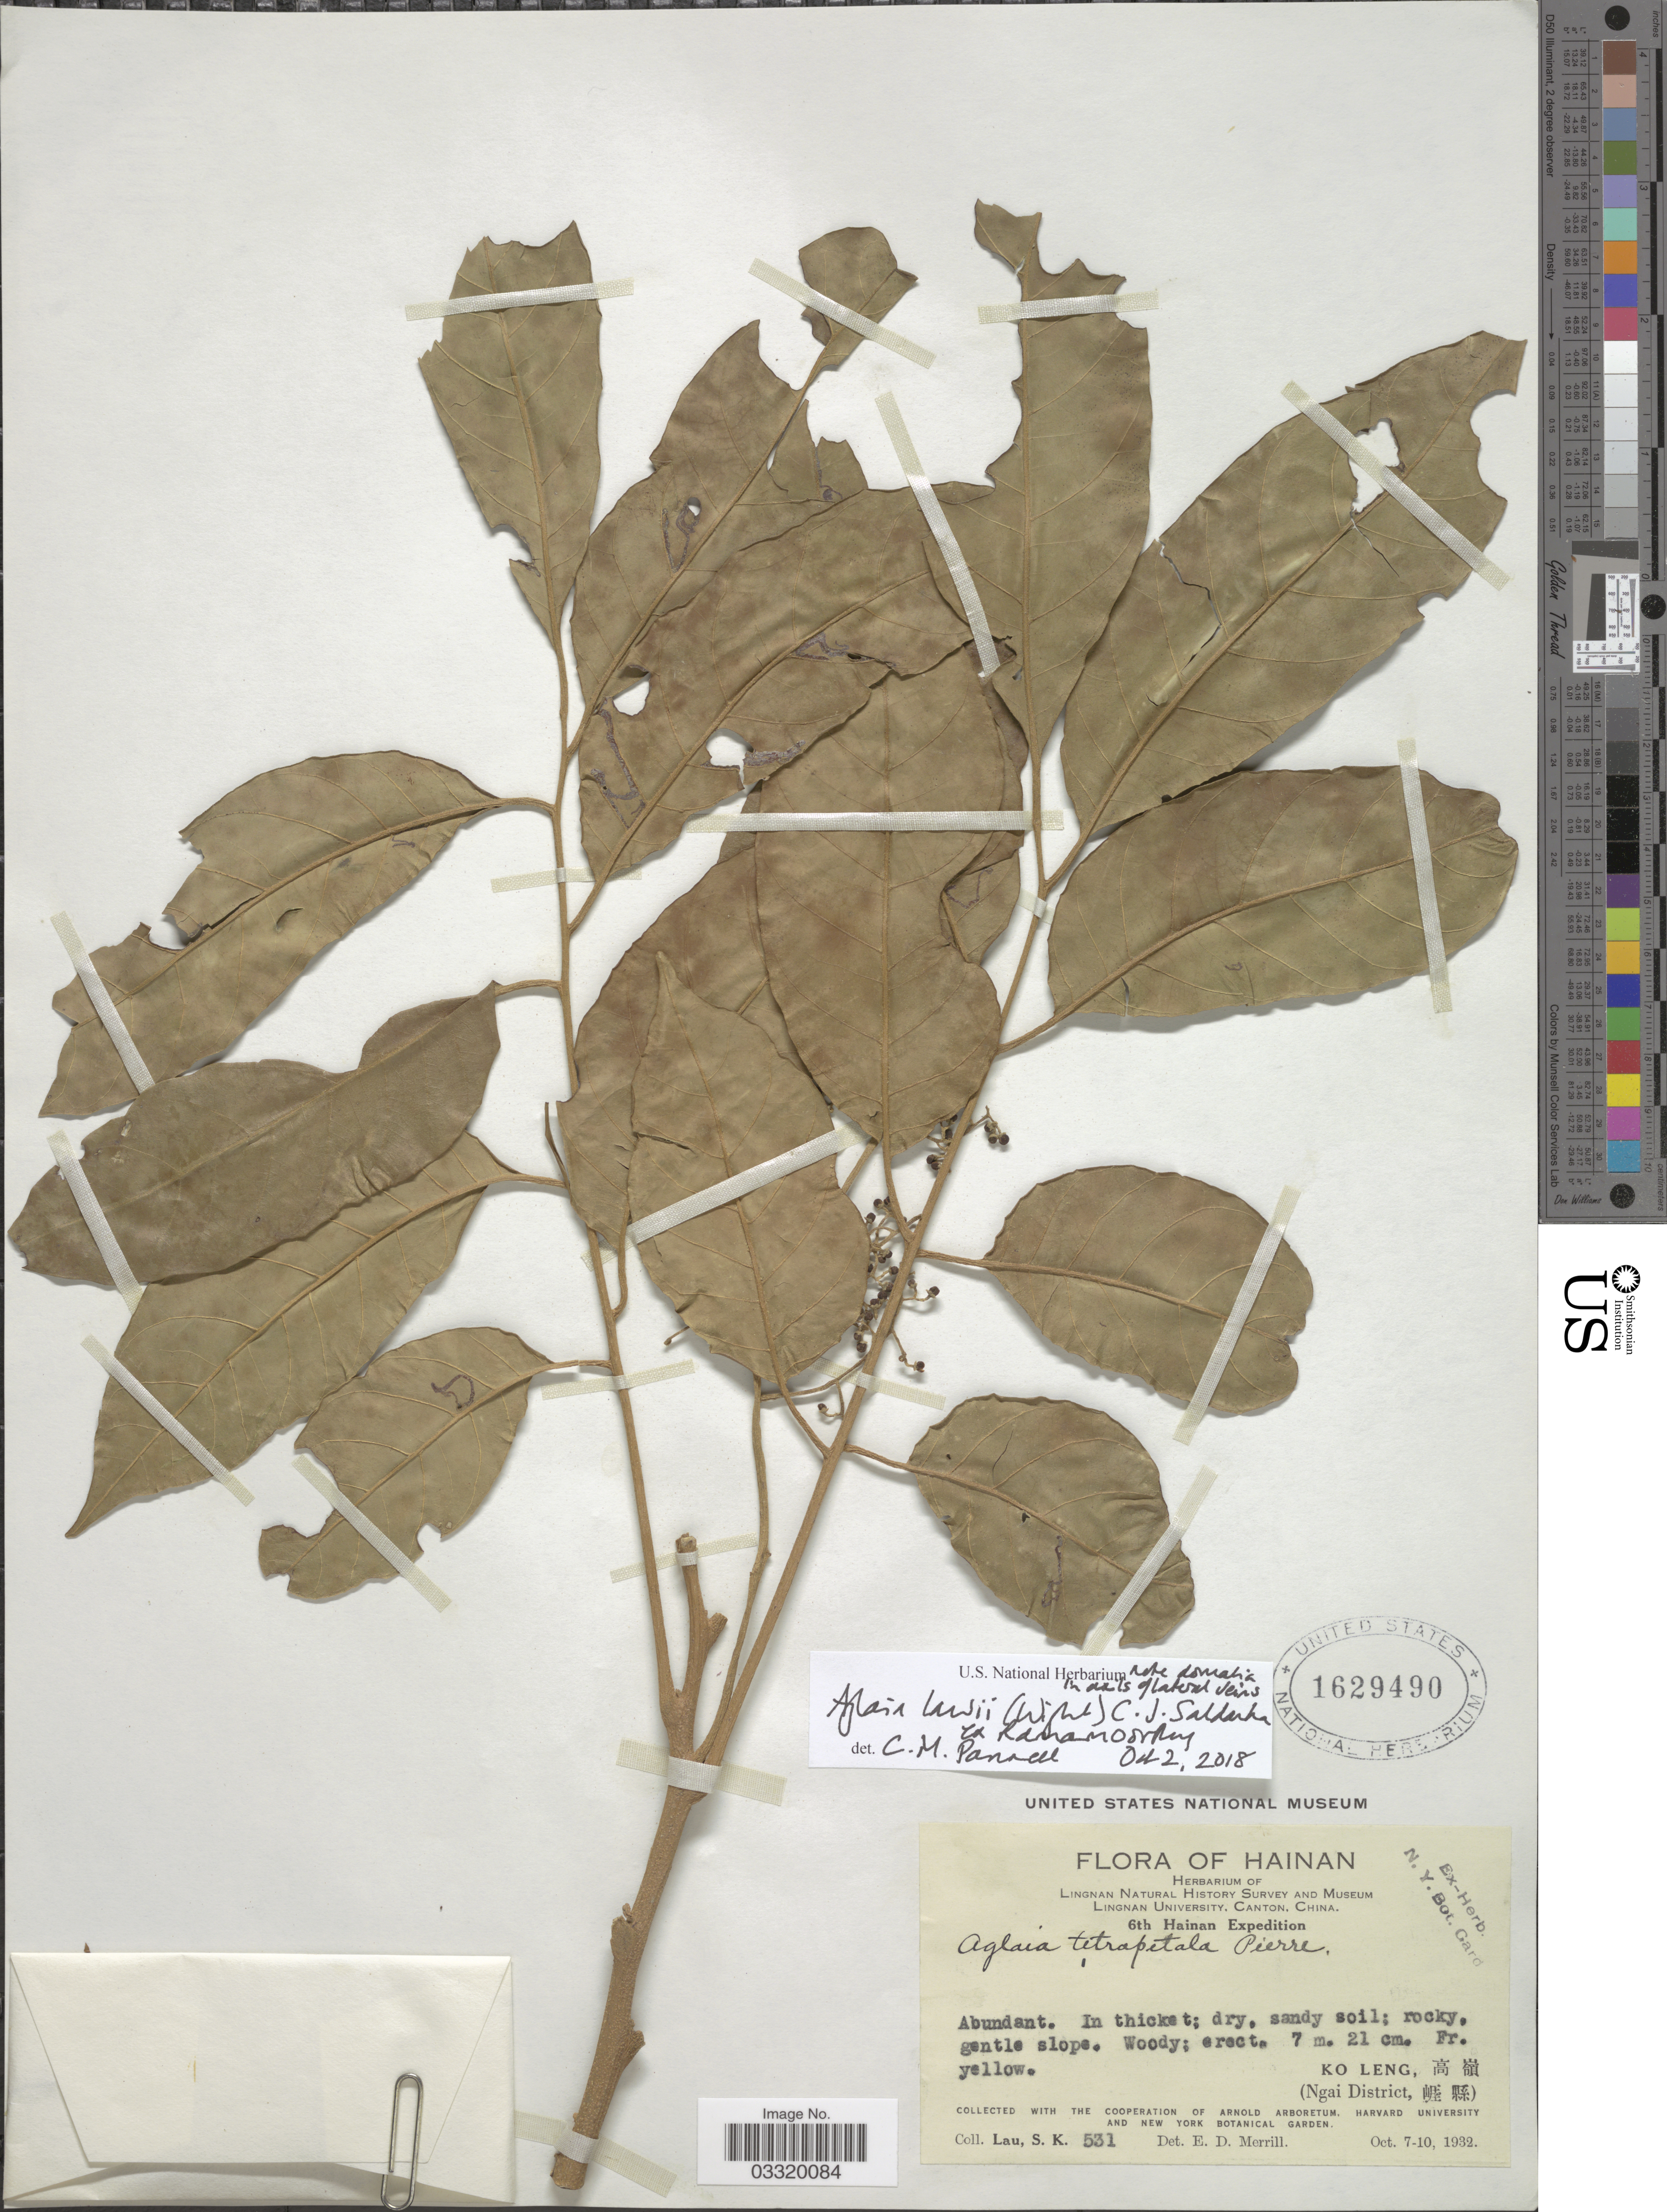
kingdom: Plantae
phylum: Tracheophyta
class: Magnoliopsida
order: Sapindales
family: Meliaceae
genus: Aglaia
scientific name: Aglaia lawii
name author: (Wight) C.J. Saldanha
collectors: S. K. Lau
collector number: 531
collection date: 1932-10-07/1932-10-10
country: China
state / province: Hainan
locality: Ko Leng. (Ngai District).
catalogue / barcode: US 1629490